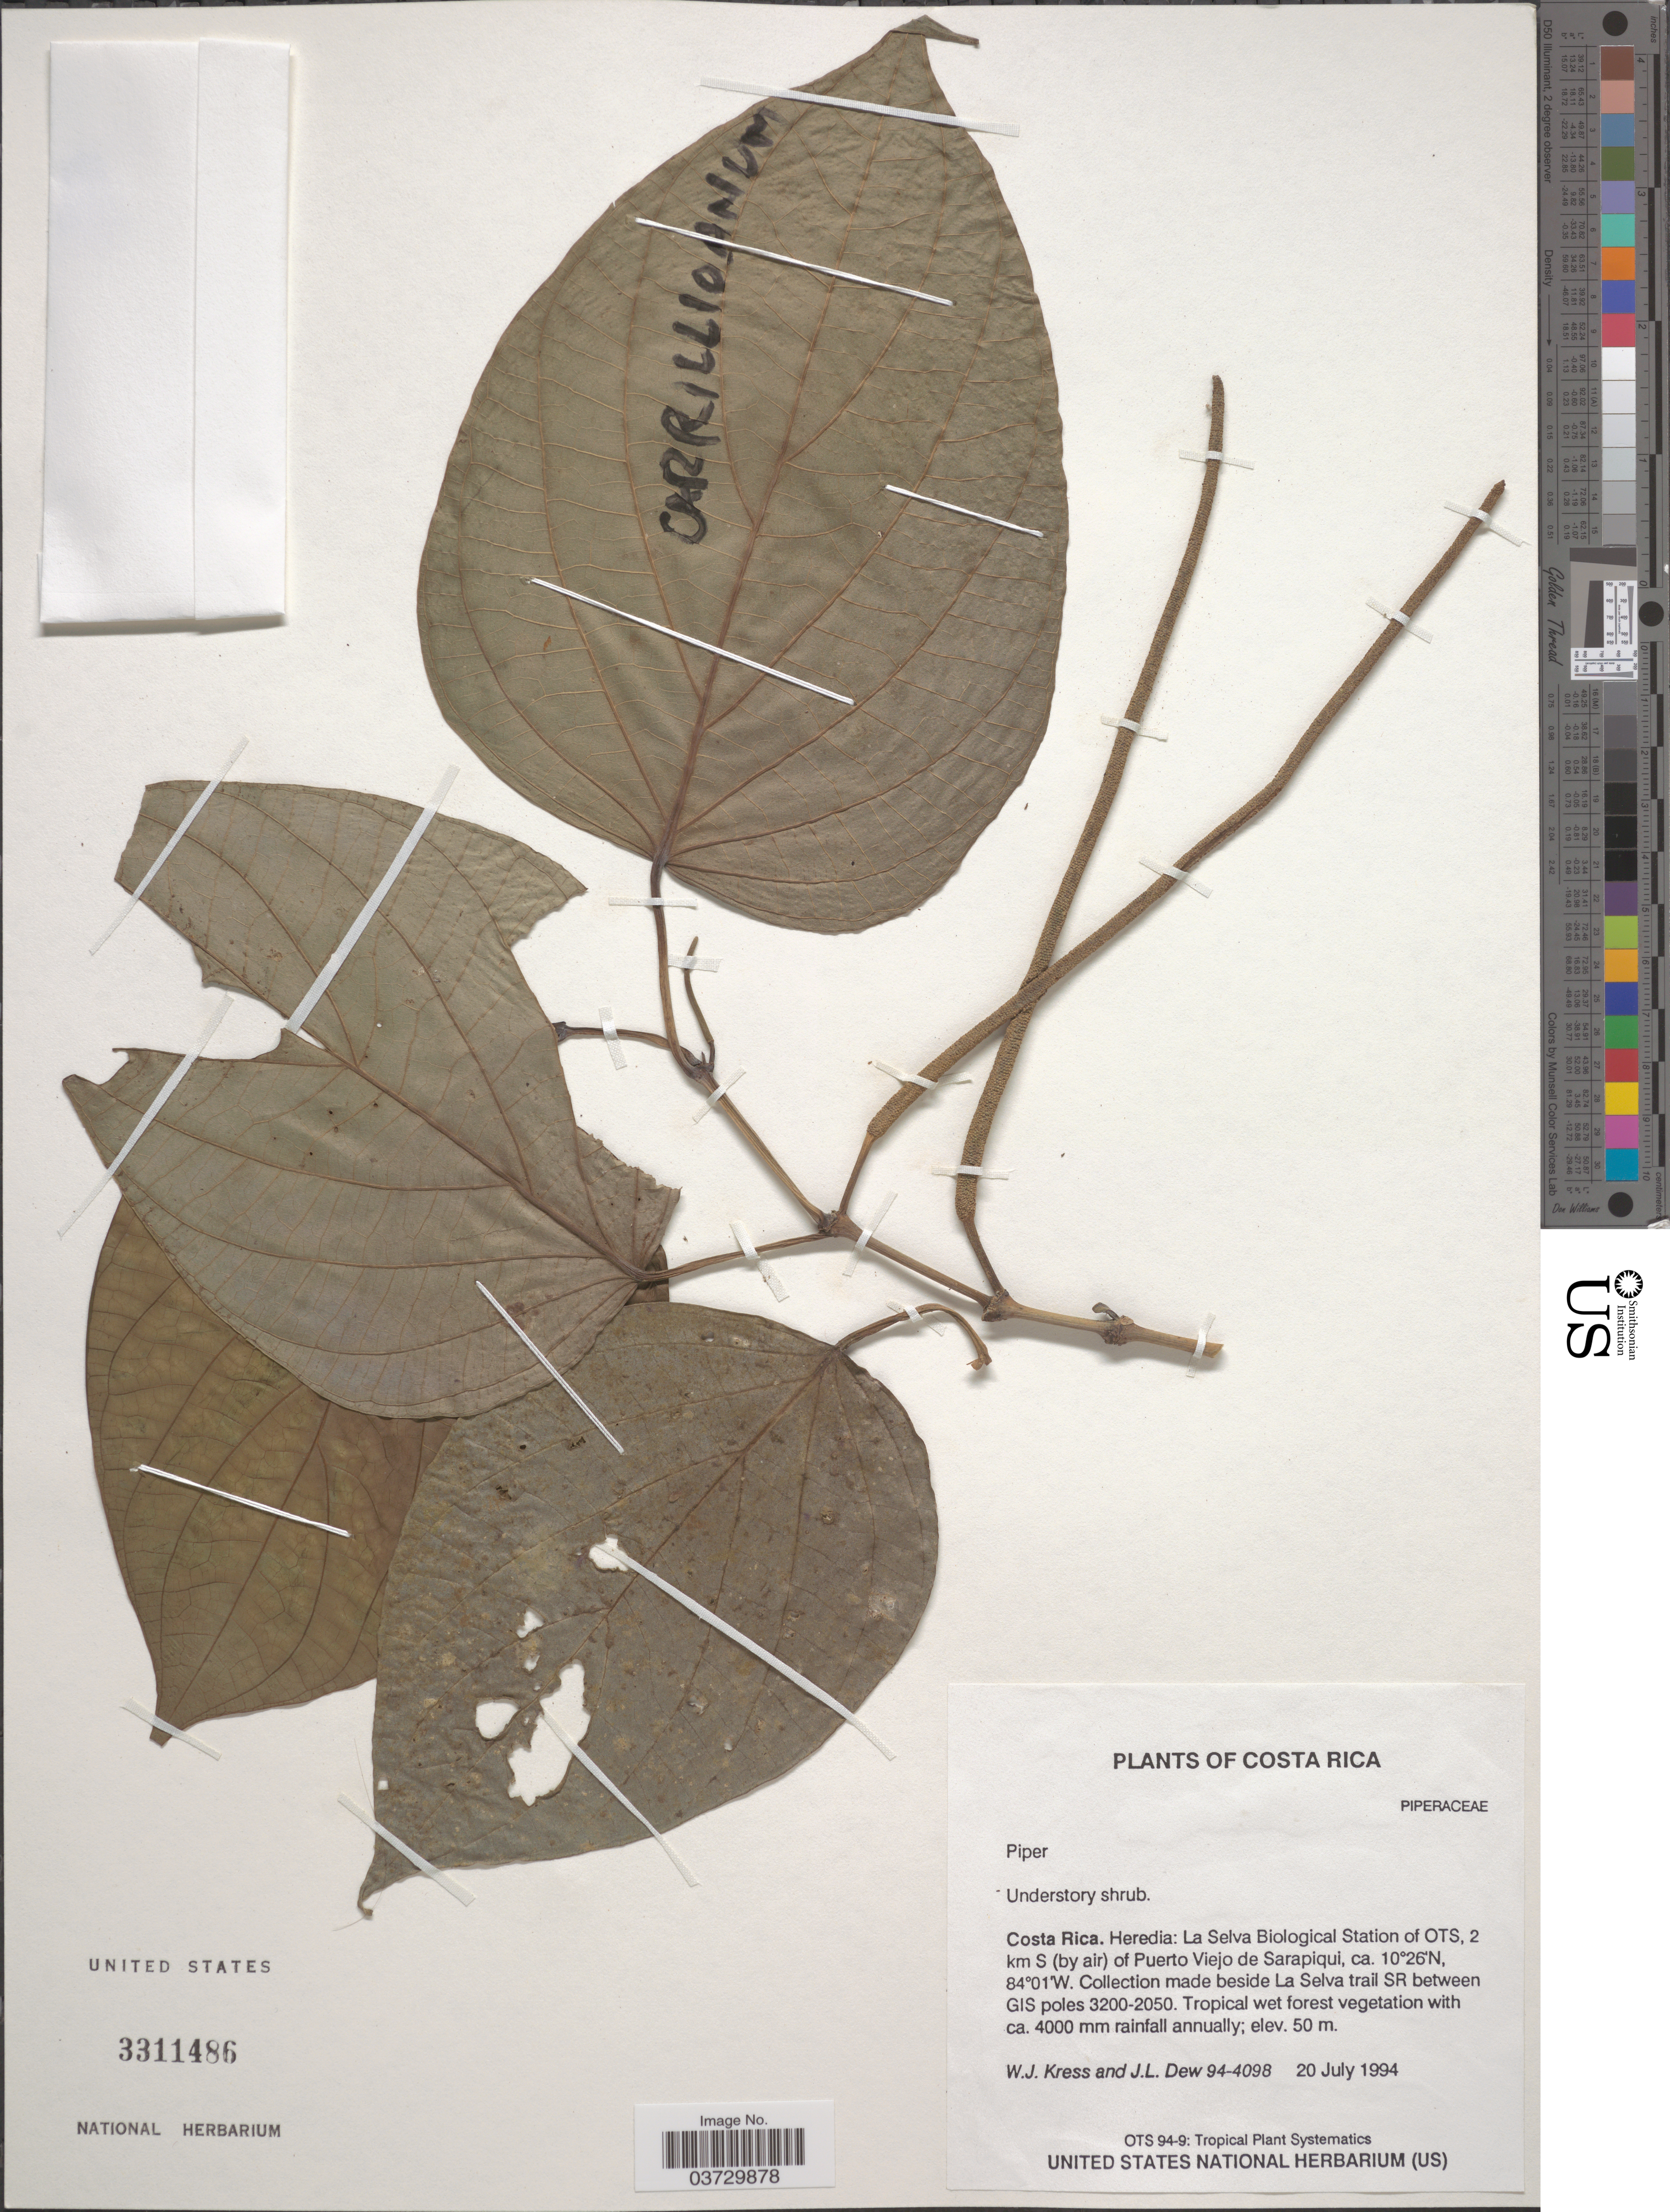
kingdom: Plantae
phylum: Tracheophyta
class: Magnoliopsida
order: Piperales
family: Piperaceae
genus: Piper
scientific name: Piper sp.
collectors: W. J. Kress & J. L. Dew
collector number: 94-4098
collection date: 1994-07-20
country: Costa Rica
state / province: Heredia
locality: La Selva Biological Station of OTS, 2 km S (by air) of Puerto Viejo de Sarapiqui. La Selva trail SR between GIS poles 3200-2050.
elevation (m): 50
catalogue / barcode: US 3311486